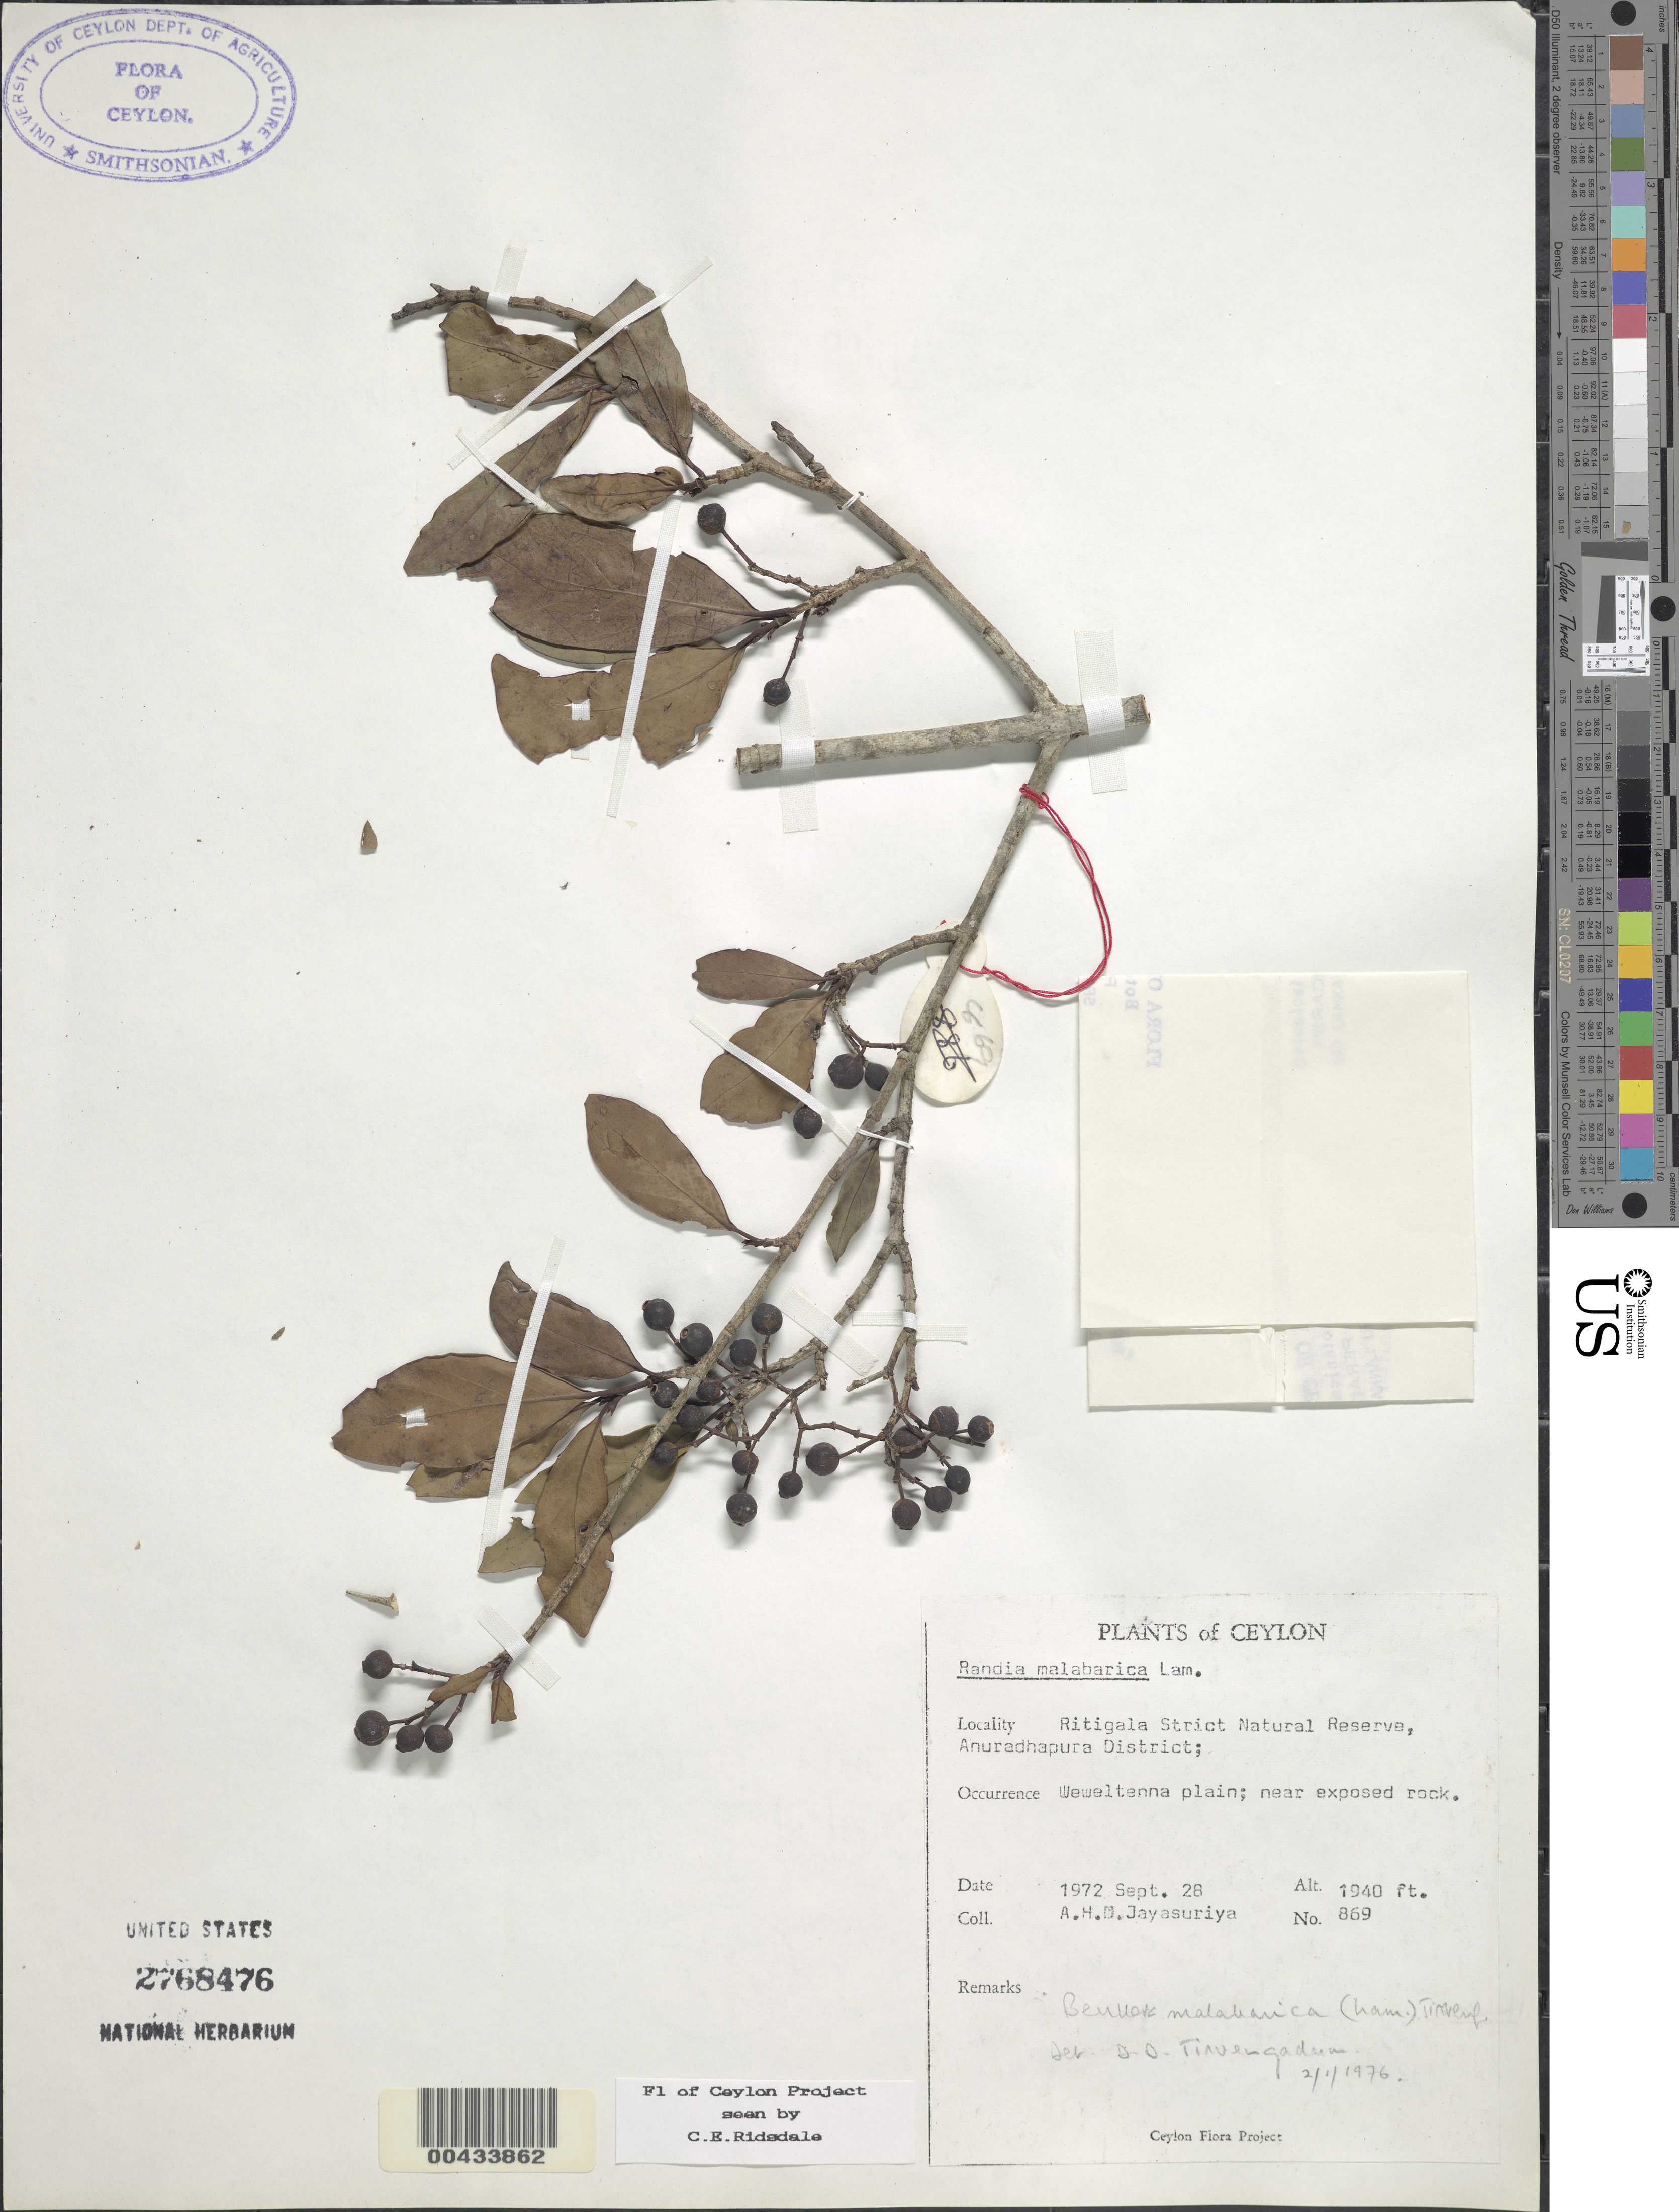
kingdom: Plantae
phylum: Tracheophyta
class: Magnoliopsida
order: Gentianales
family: Rubiaceae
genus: Benkara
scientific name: Benkara malabarica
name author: (Lam.) Tirveng.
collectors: A. H. Jayasuriya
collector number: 869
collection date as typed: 28 Sep 1972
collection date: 1972-09-28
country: Sri Lanka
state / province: North Central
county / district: Anuradhapura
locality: Ritigala Strict Natural Reserve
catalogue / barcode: US 2768476